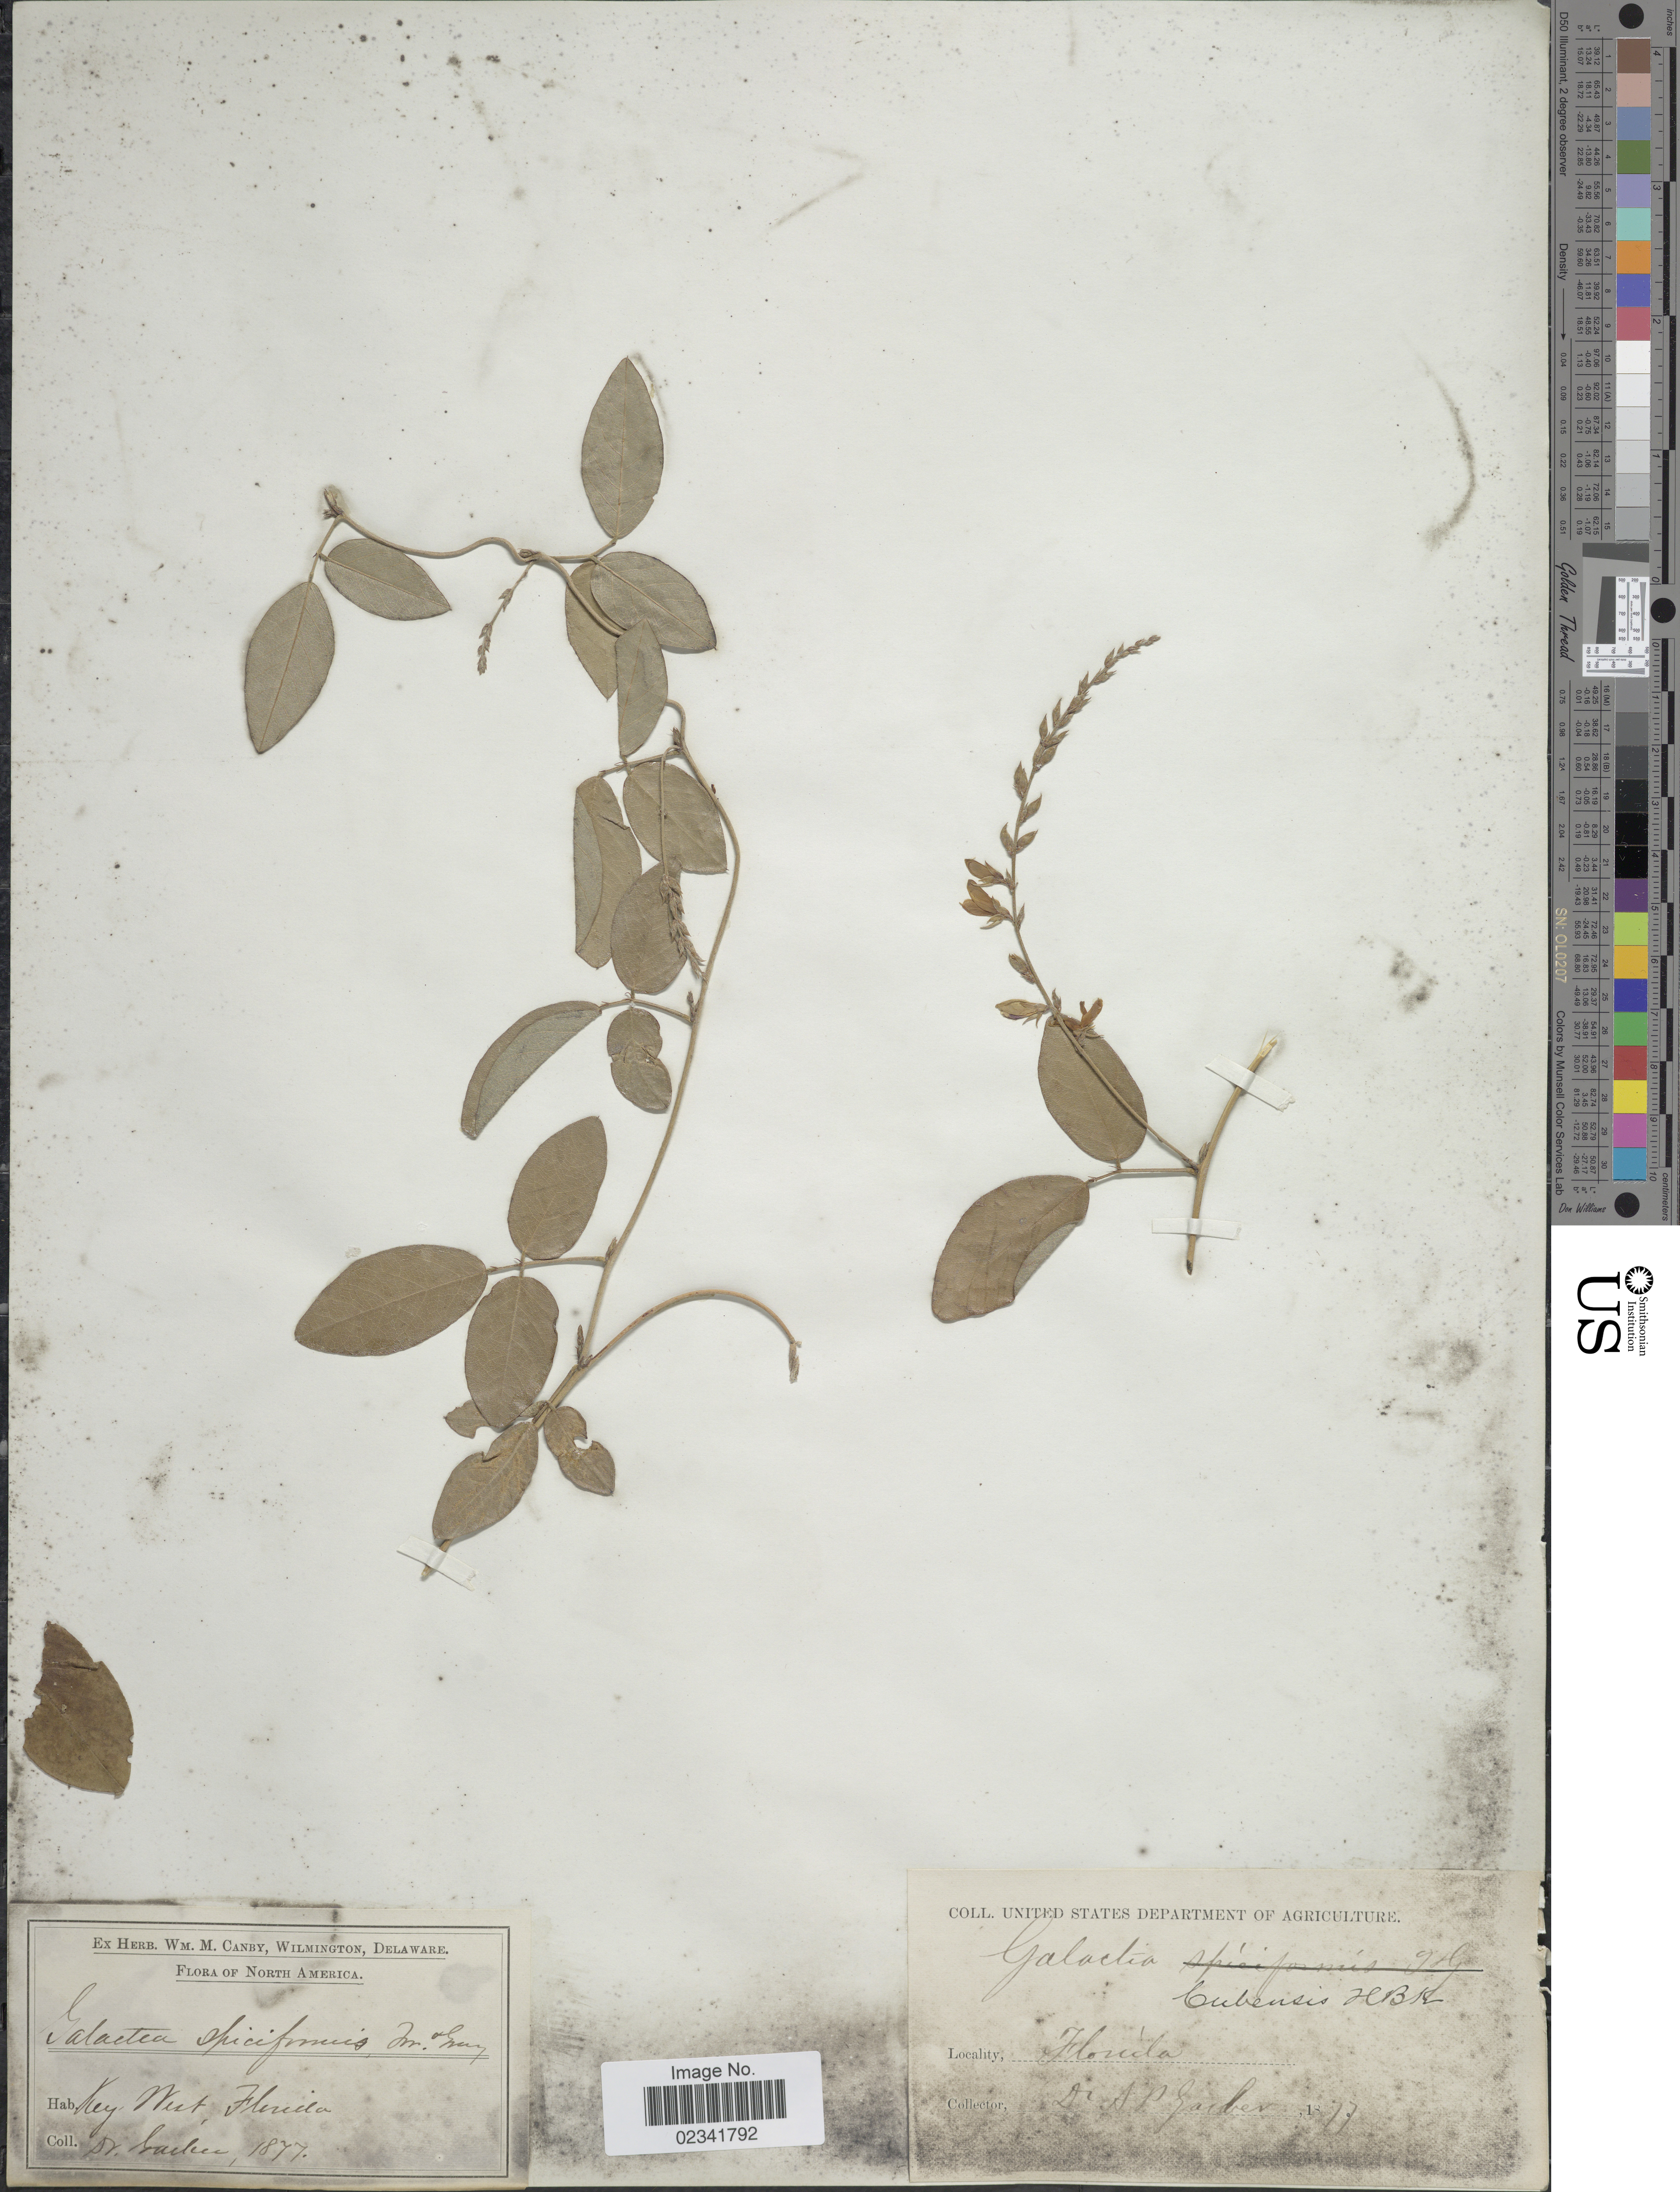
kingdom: Plantae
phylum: Tracheophyta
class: Magnoliopsida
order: Fabales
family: Fabaceae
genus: Galactia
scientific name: Galactia spiciformis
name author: Torr. & A. Gray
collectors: A. P. Garber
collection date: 1877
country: United States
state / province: Florida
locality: Key West, Florida